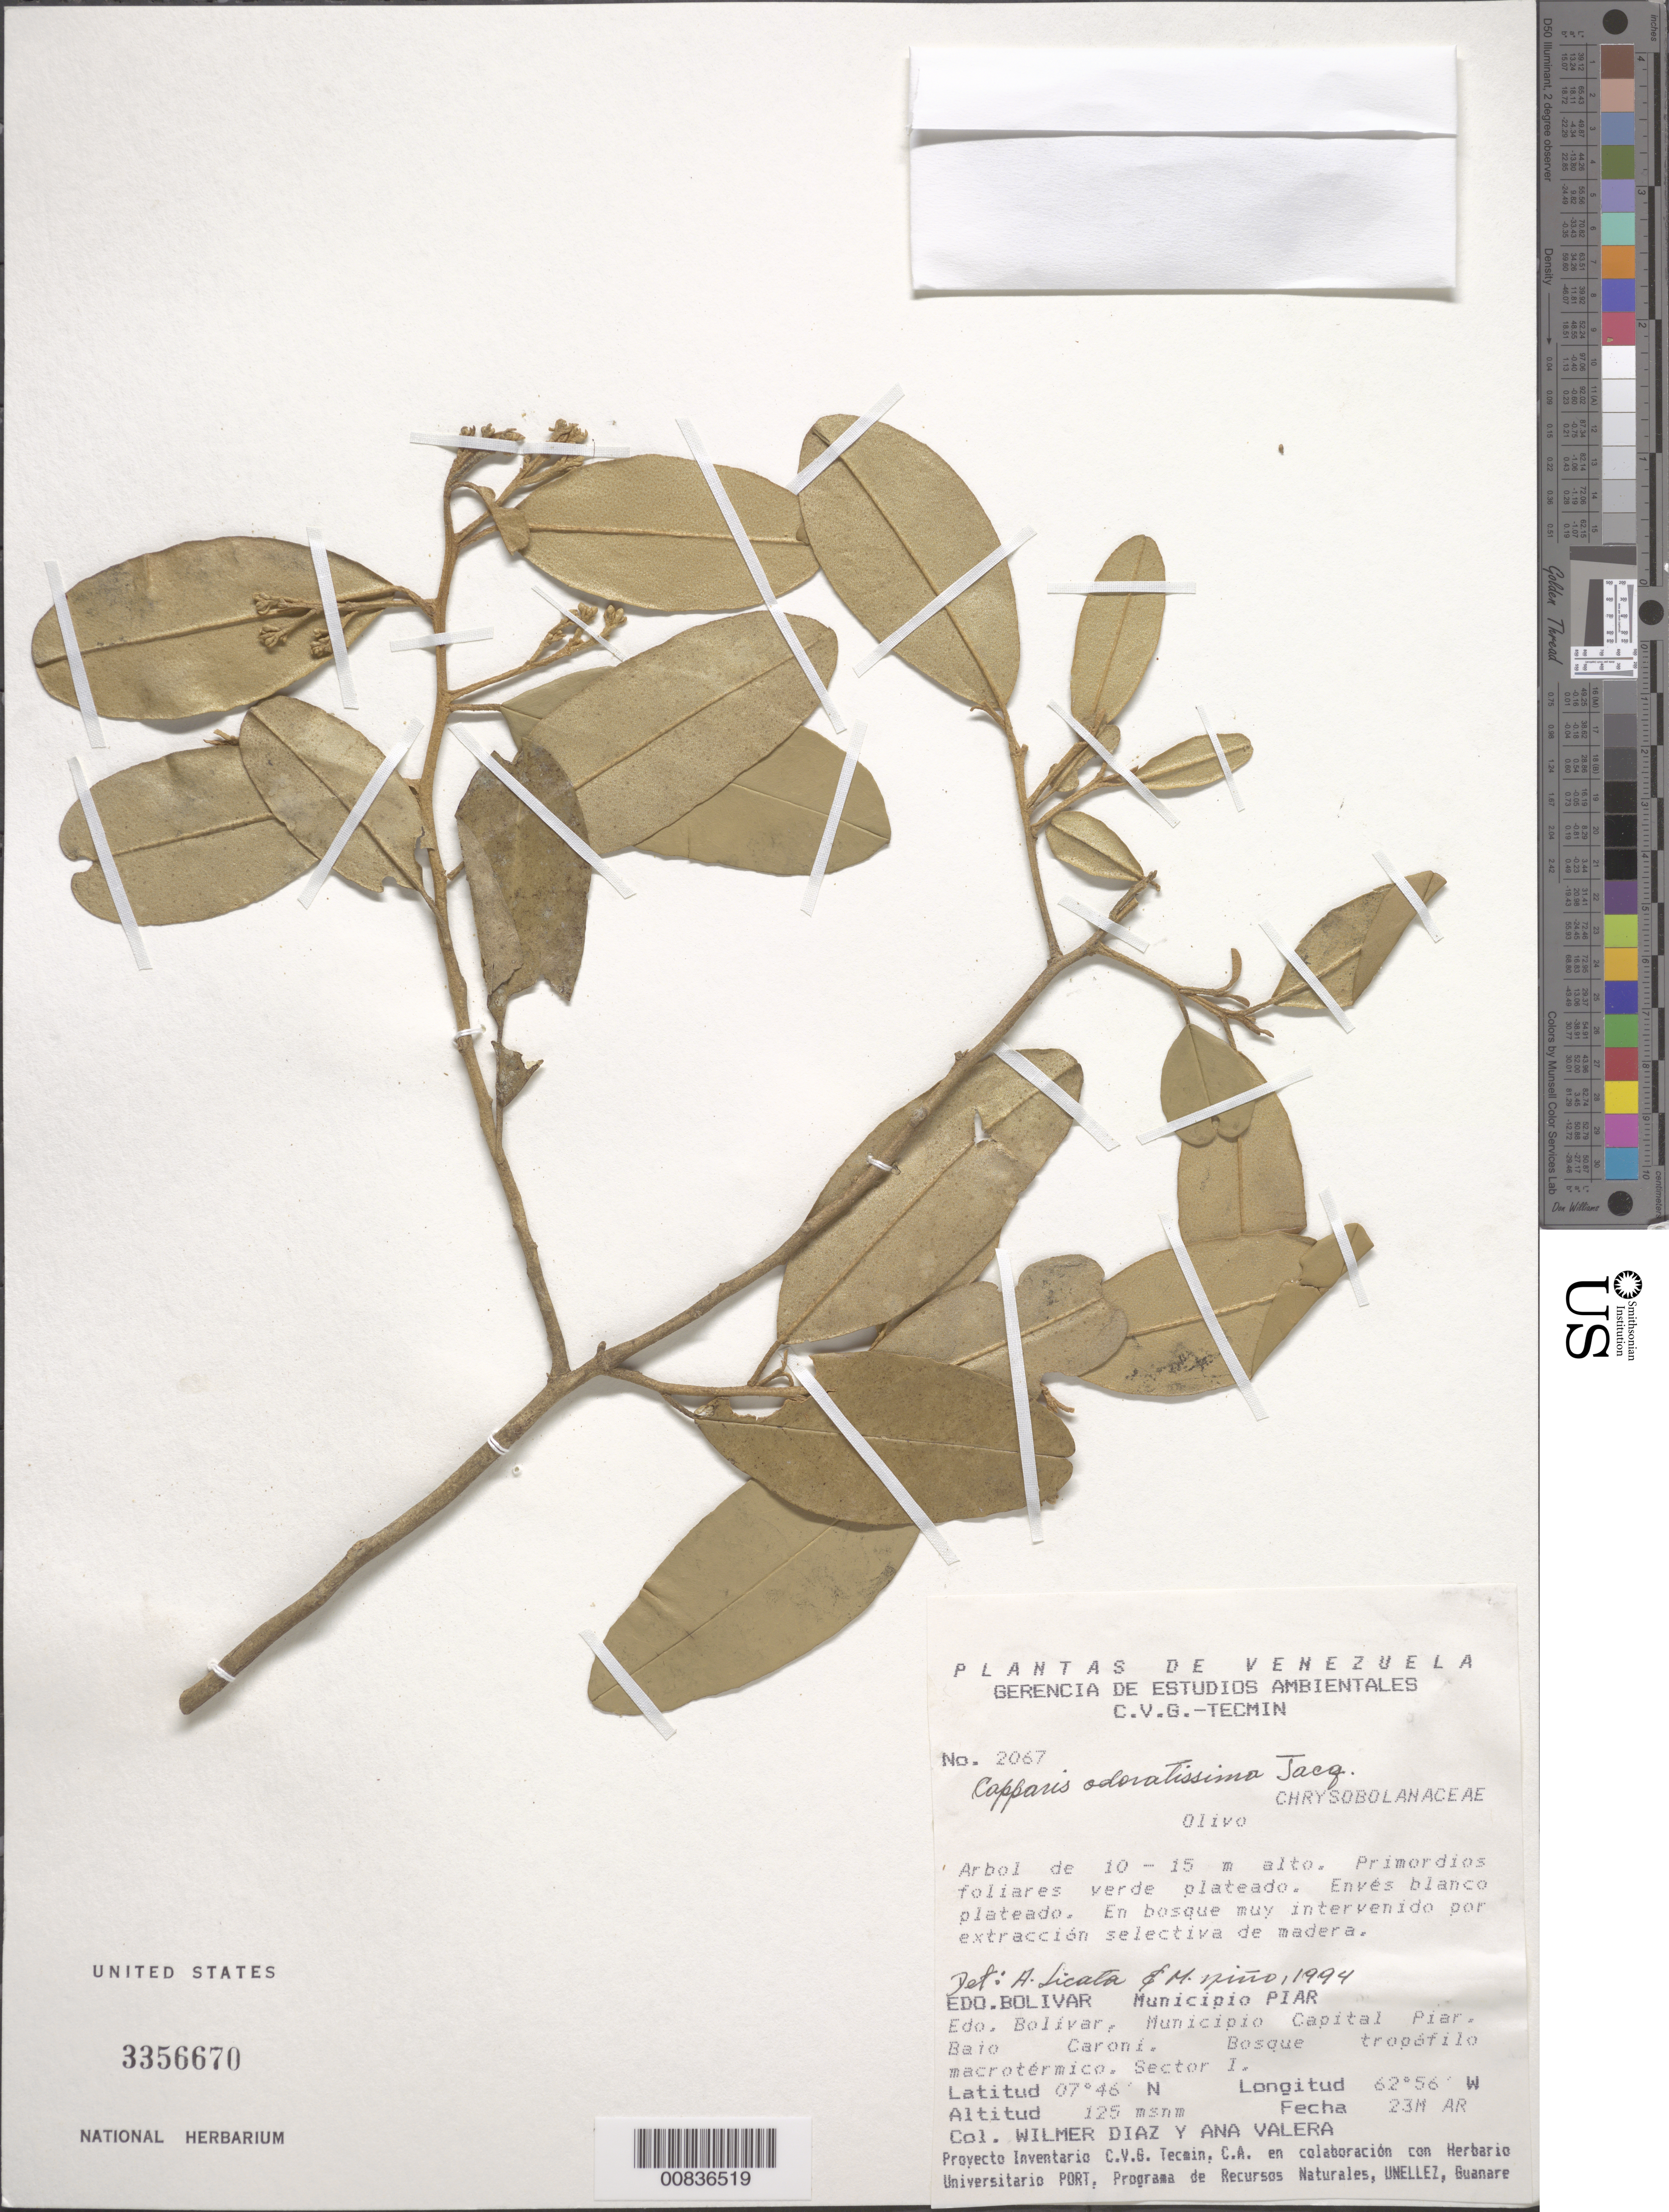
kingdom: Plantae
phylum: Tracheophyta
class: Magnoliopsida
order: Brassicales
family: Capparaceae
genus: Capparis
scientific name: Capparis odoratissima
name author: Jacq.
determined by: Licata, A.; Niño, S. M.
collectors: W. Díaz P. & A. Valera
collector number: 2067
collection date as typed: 23-Mar-94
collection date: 1994-03-23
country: Venezuela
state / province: Bolívar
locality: Mun. Piar, Mun. Capital Piar, Bajo Caroní, Sector I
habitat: Bosque muy intervenido por extraccion selectiva de madera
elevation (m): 125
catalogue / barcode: US 3356670